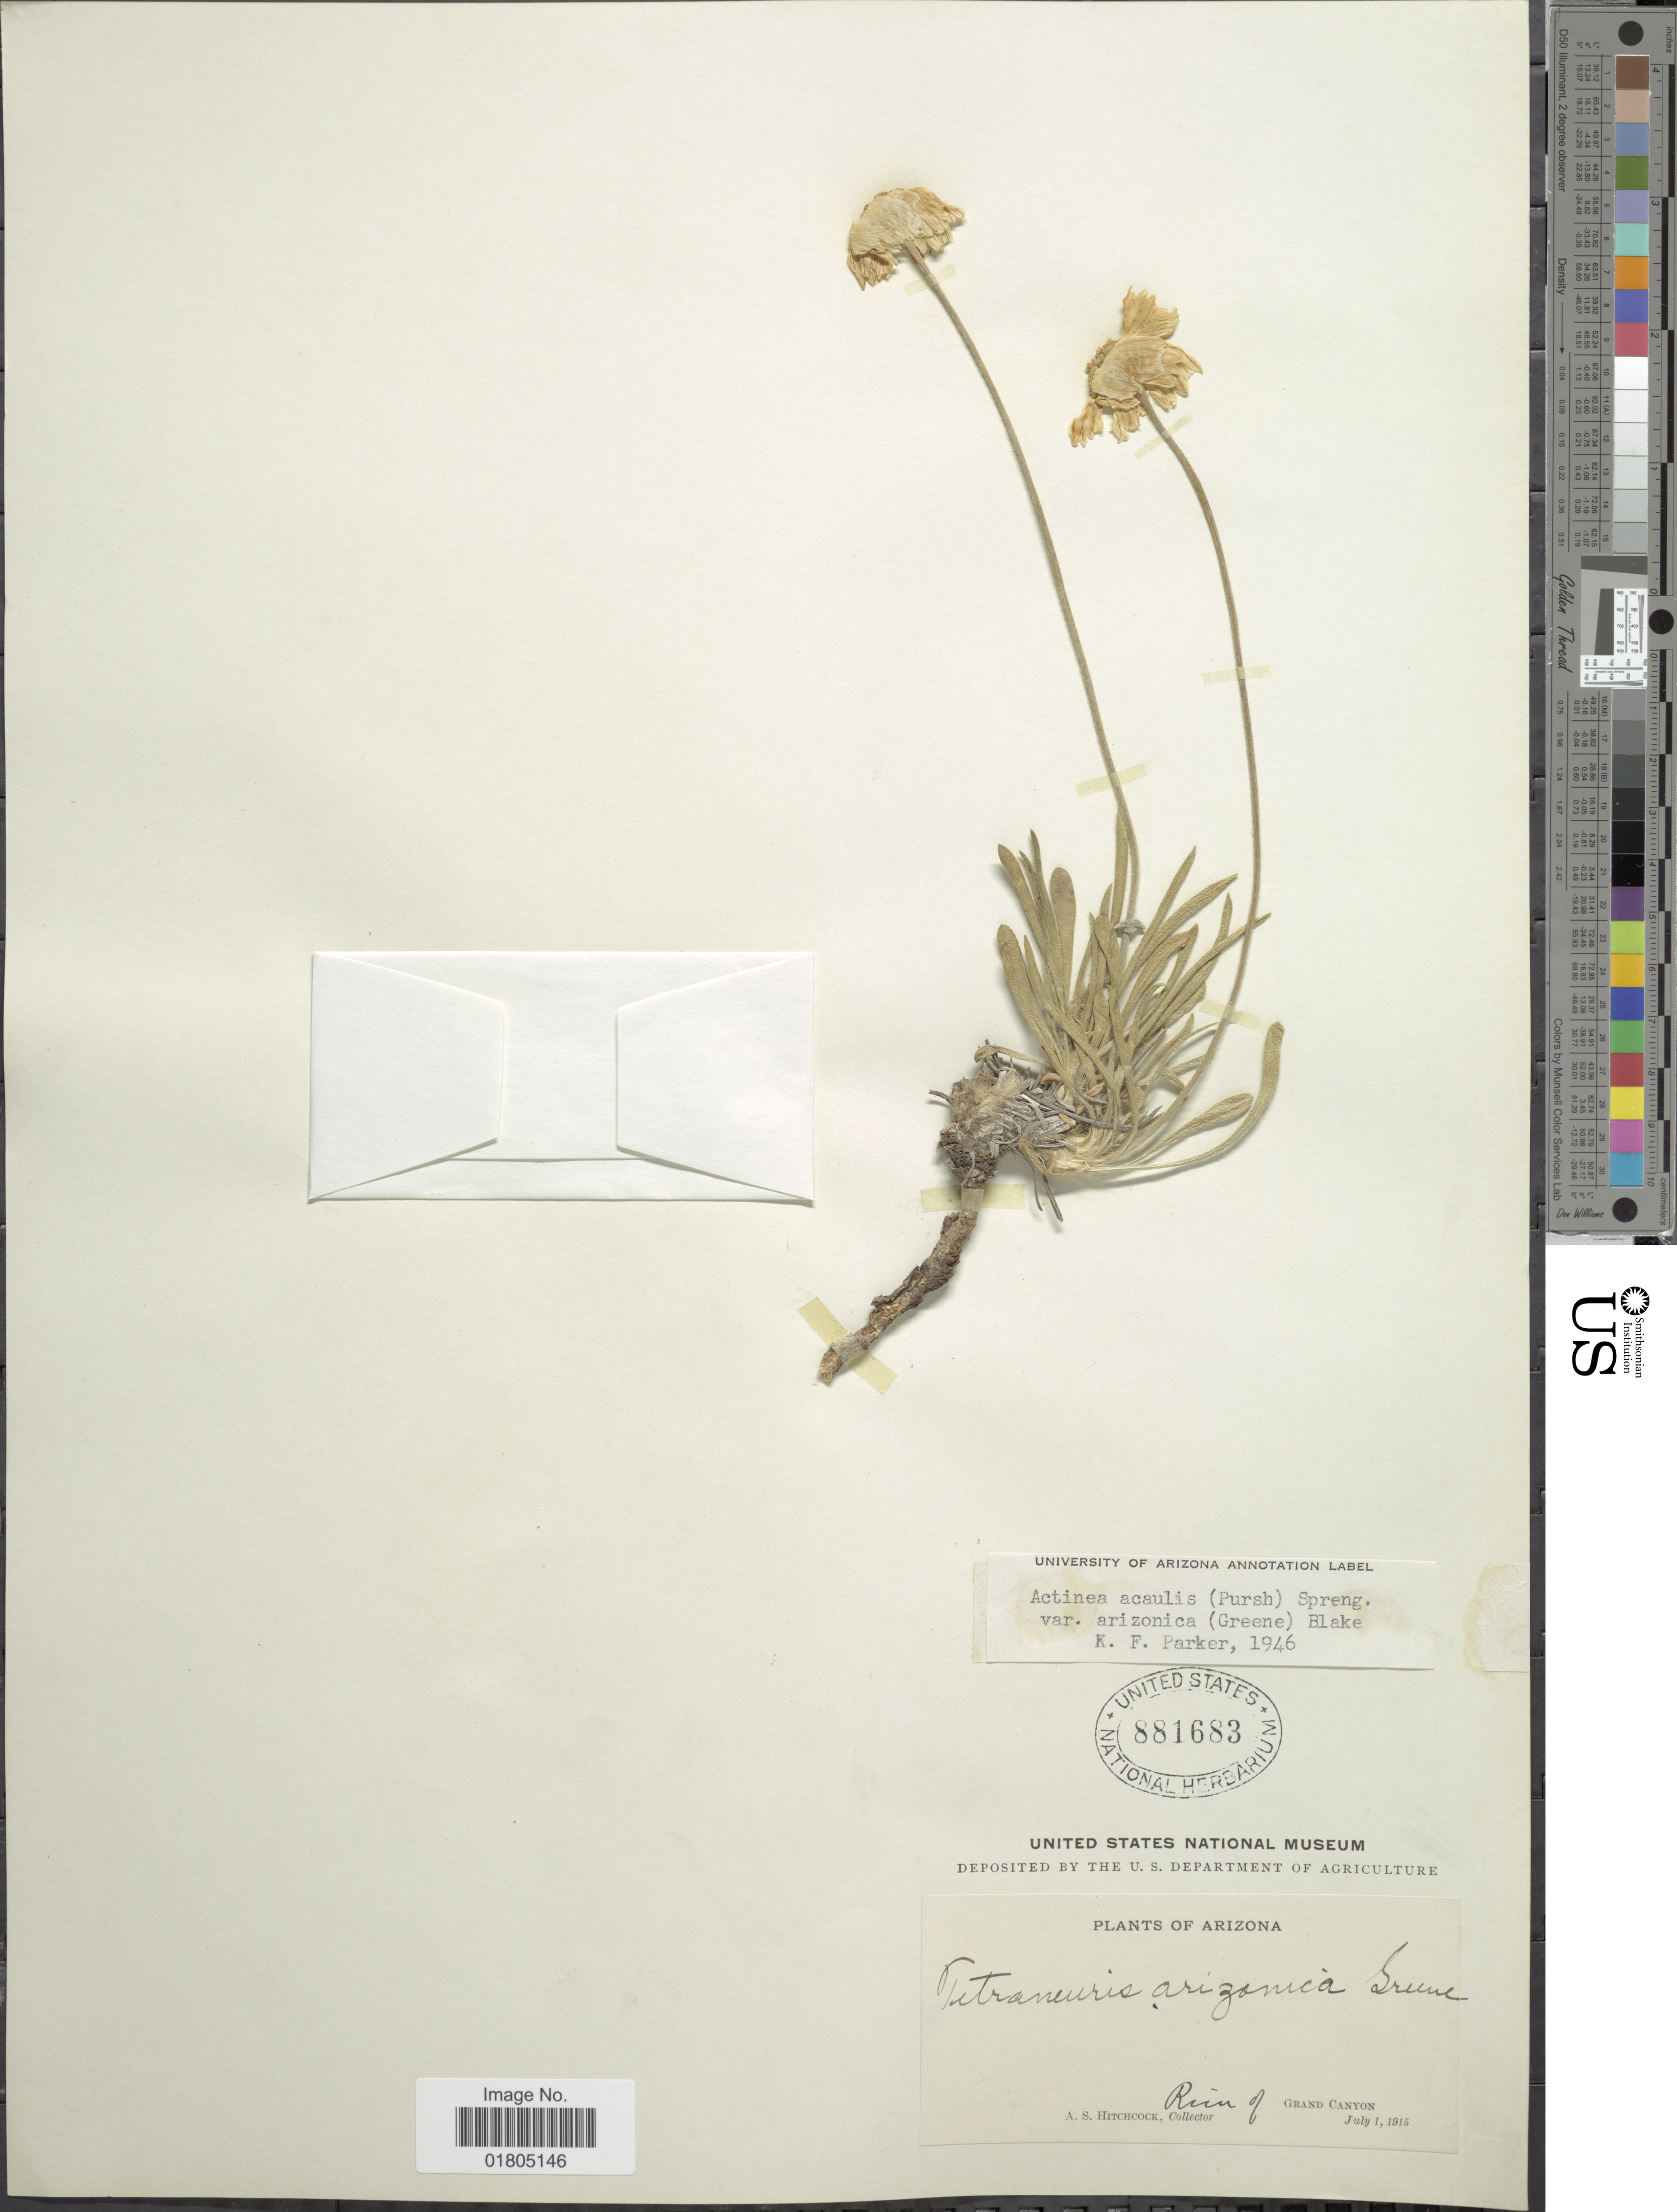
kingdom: Plantae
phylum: Tracheophyta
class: Magnoliopsida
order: Asterales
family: Asteraceae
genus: Actinea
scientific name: Actinea acaulis var. arizonica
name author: (Greene) S.F. Blake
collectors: A. S. Hitchcock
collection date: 1915-07-01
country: United States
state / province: Arizona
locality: Ruin of Grand Canon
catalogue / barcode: US 881683